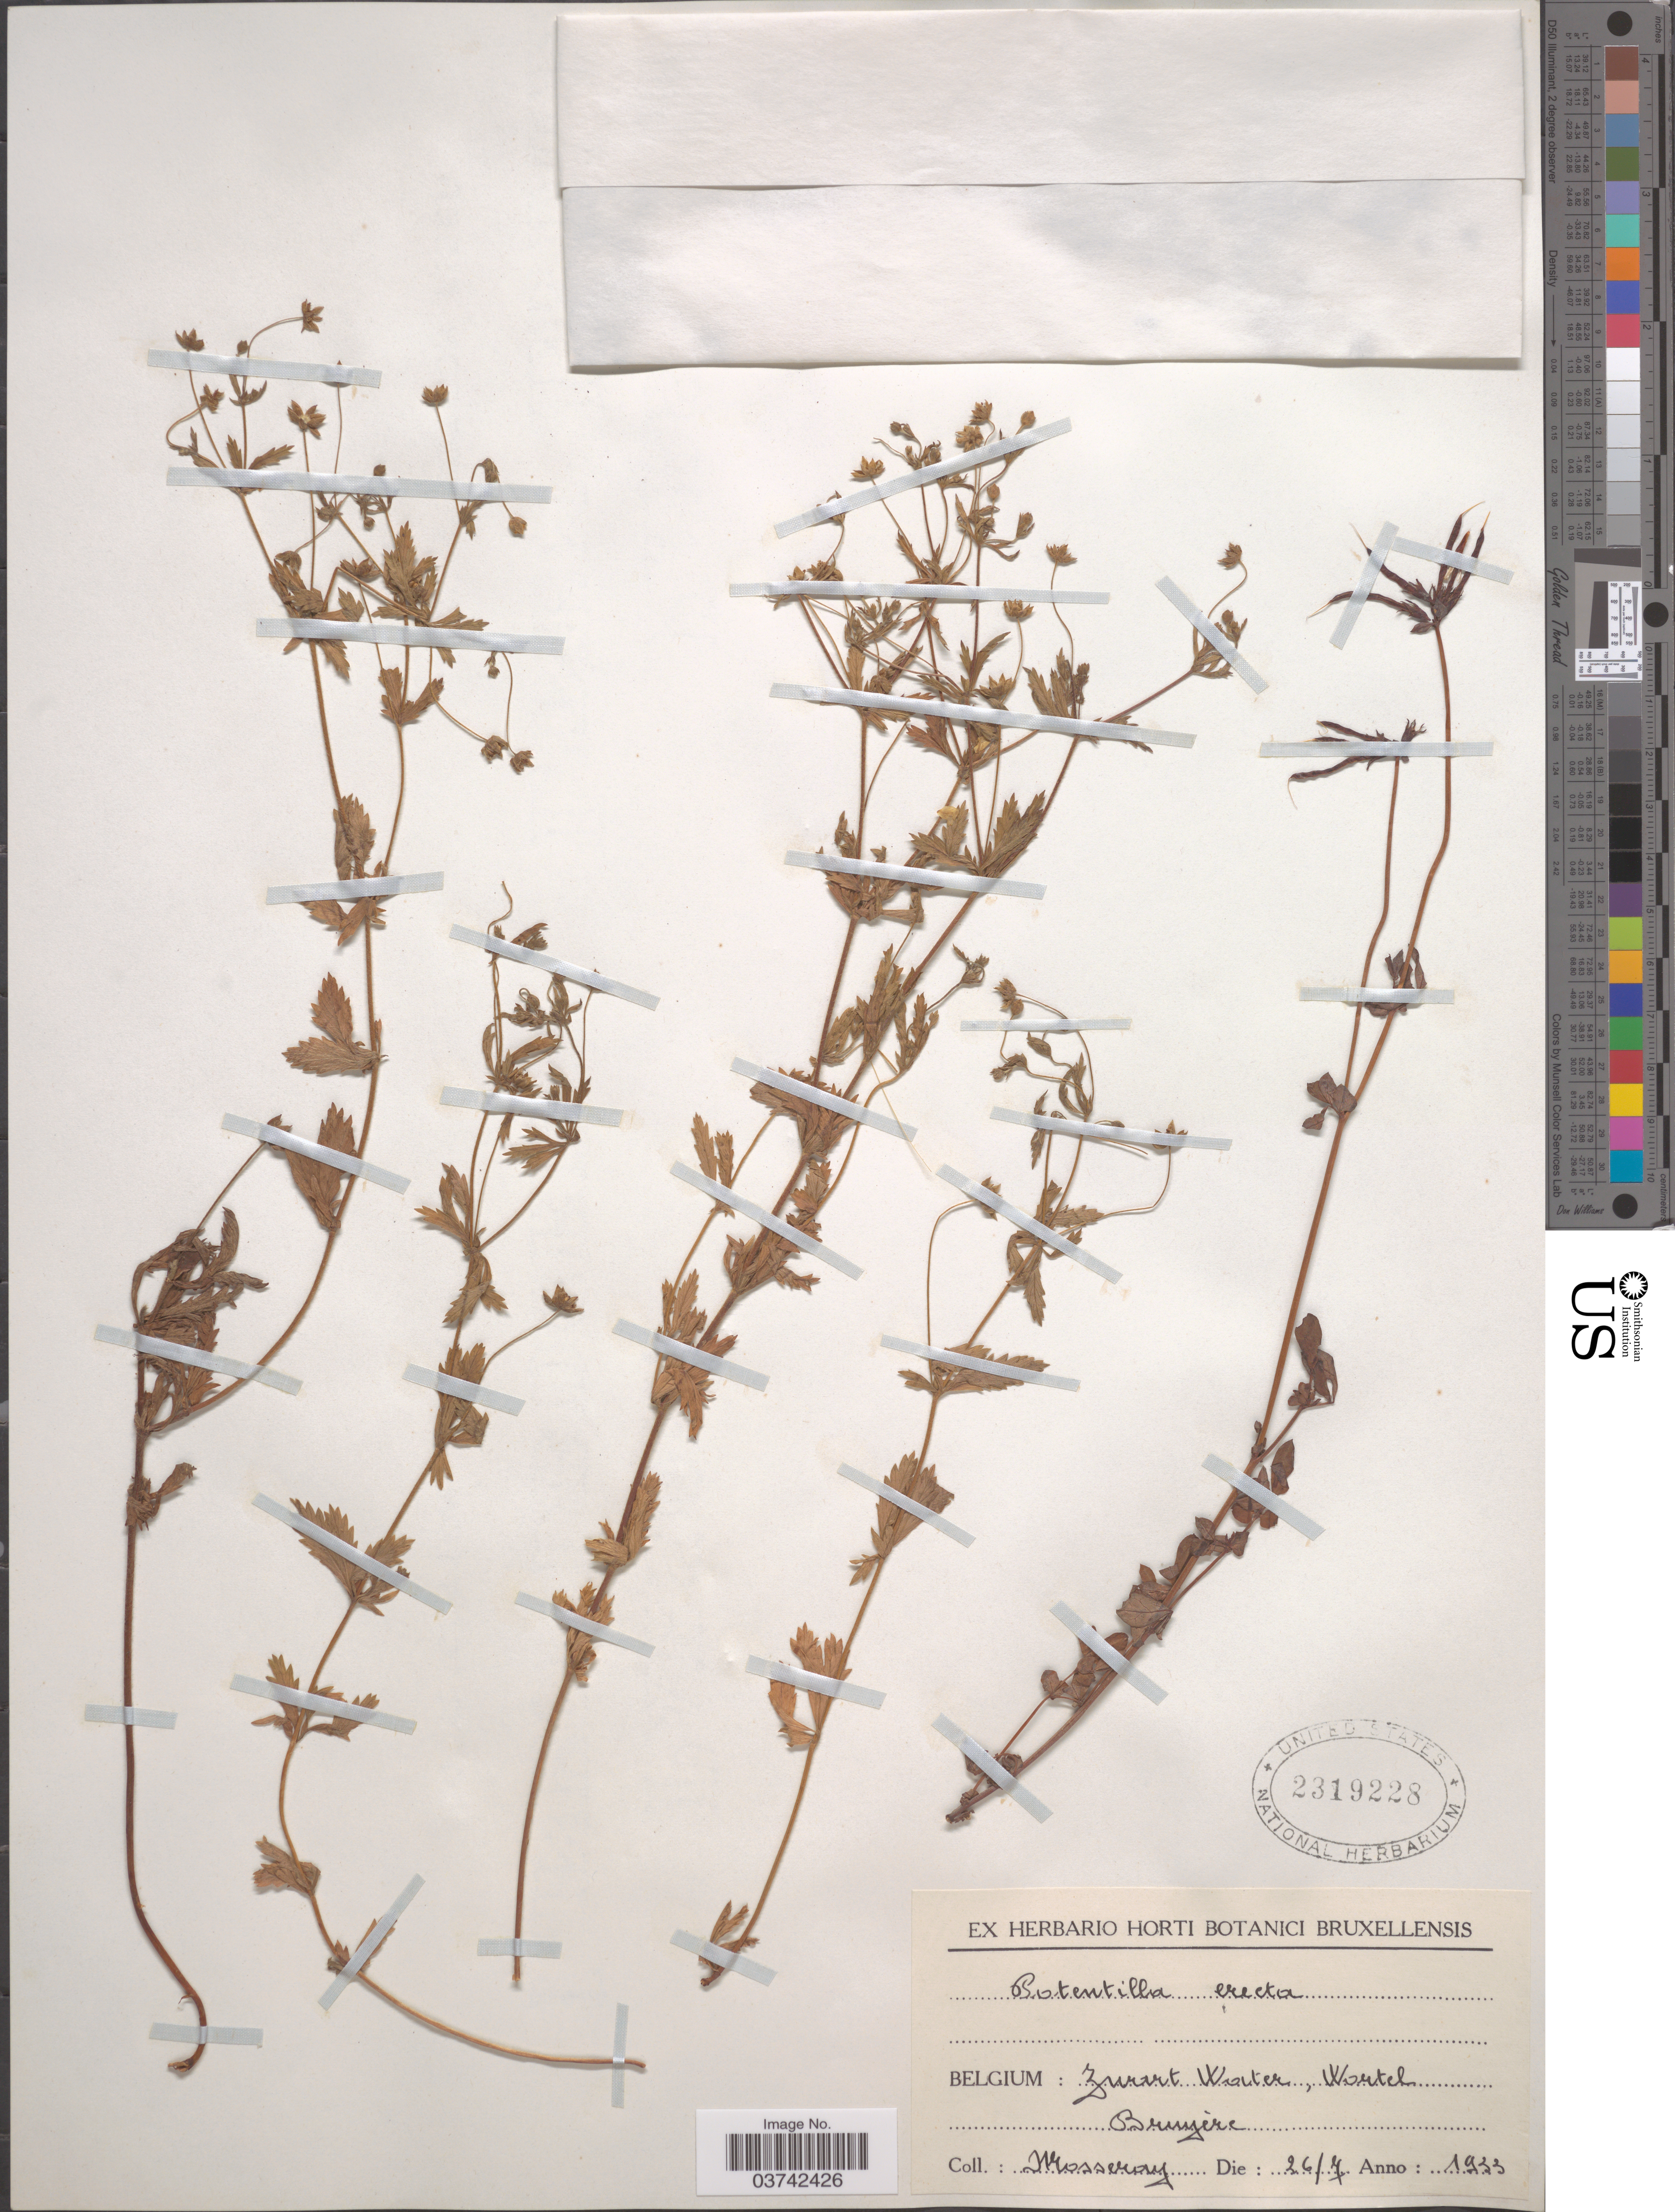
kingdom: Plantae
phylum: Tracheophyta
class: Magnoliopsida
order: Rosales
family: Rosaceae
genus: Potentilla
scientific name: Potentilla erecta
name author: (L.) Raeusch.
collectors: Mosseray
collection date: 1933-07-26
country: Belgium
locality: Belgium: Zwart Water, Wortel Bruyère.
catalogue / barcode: US 2319228